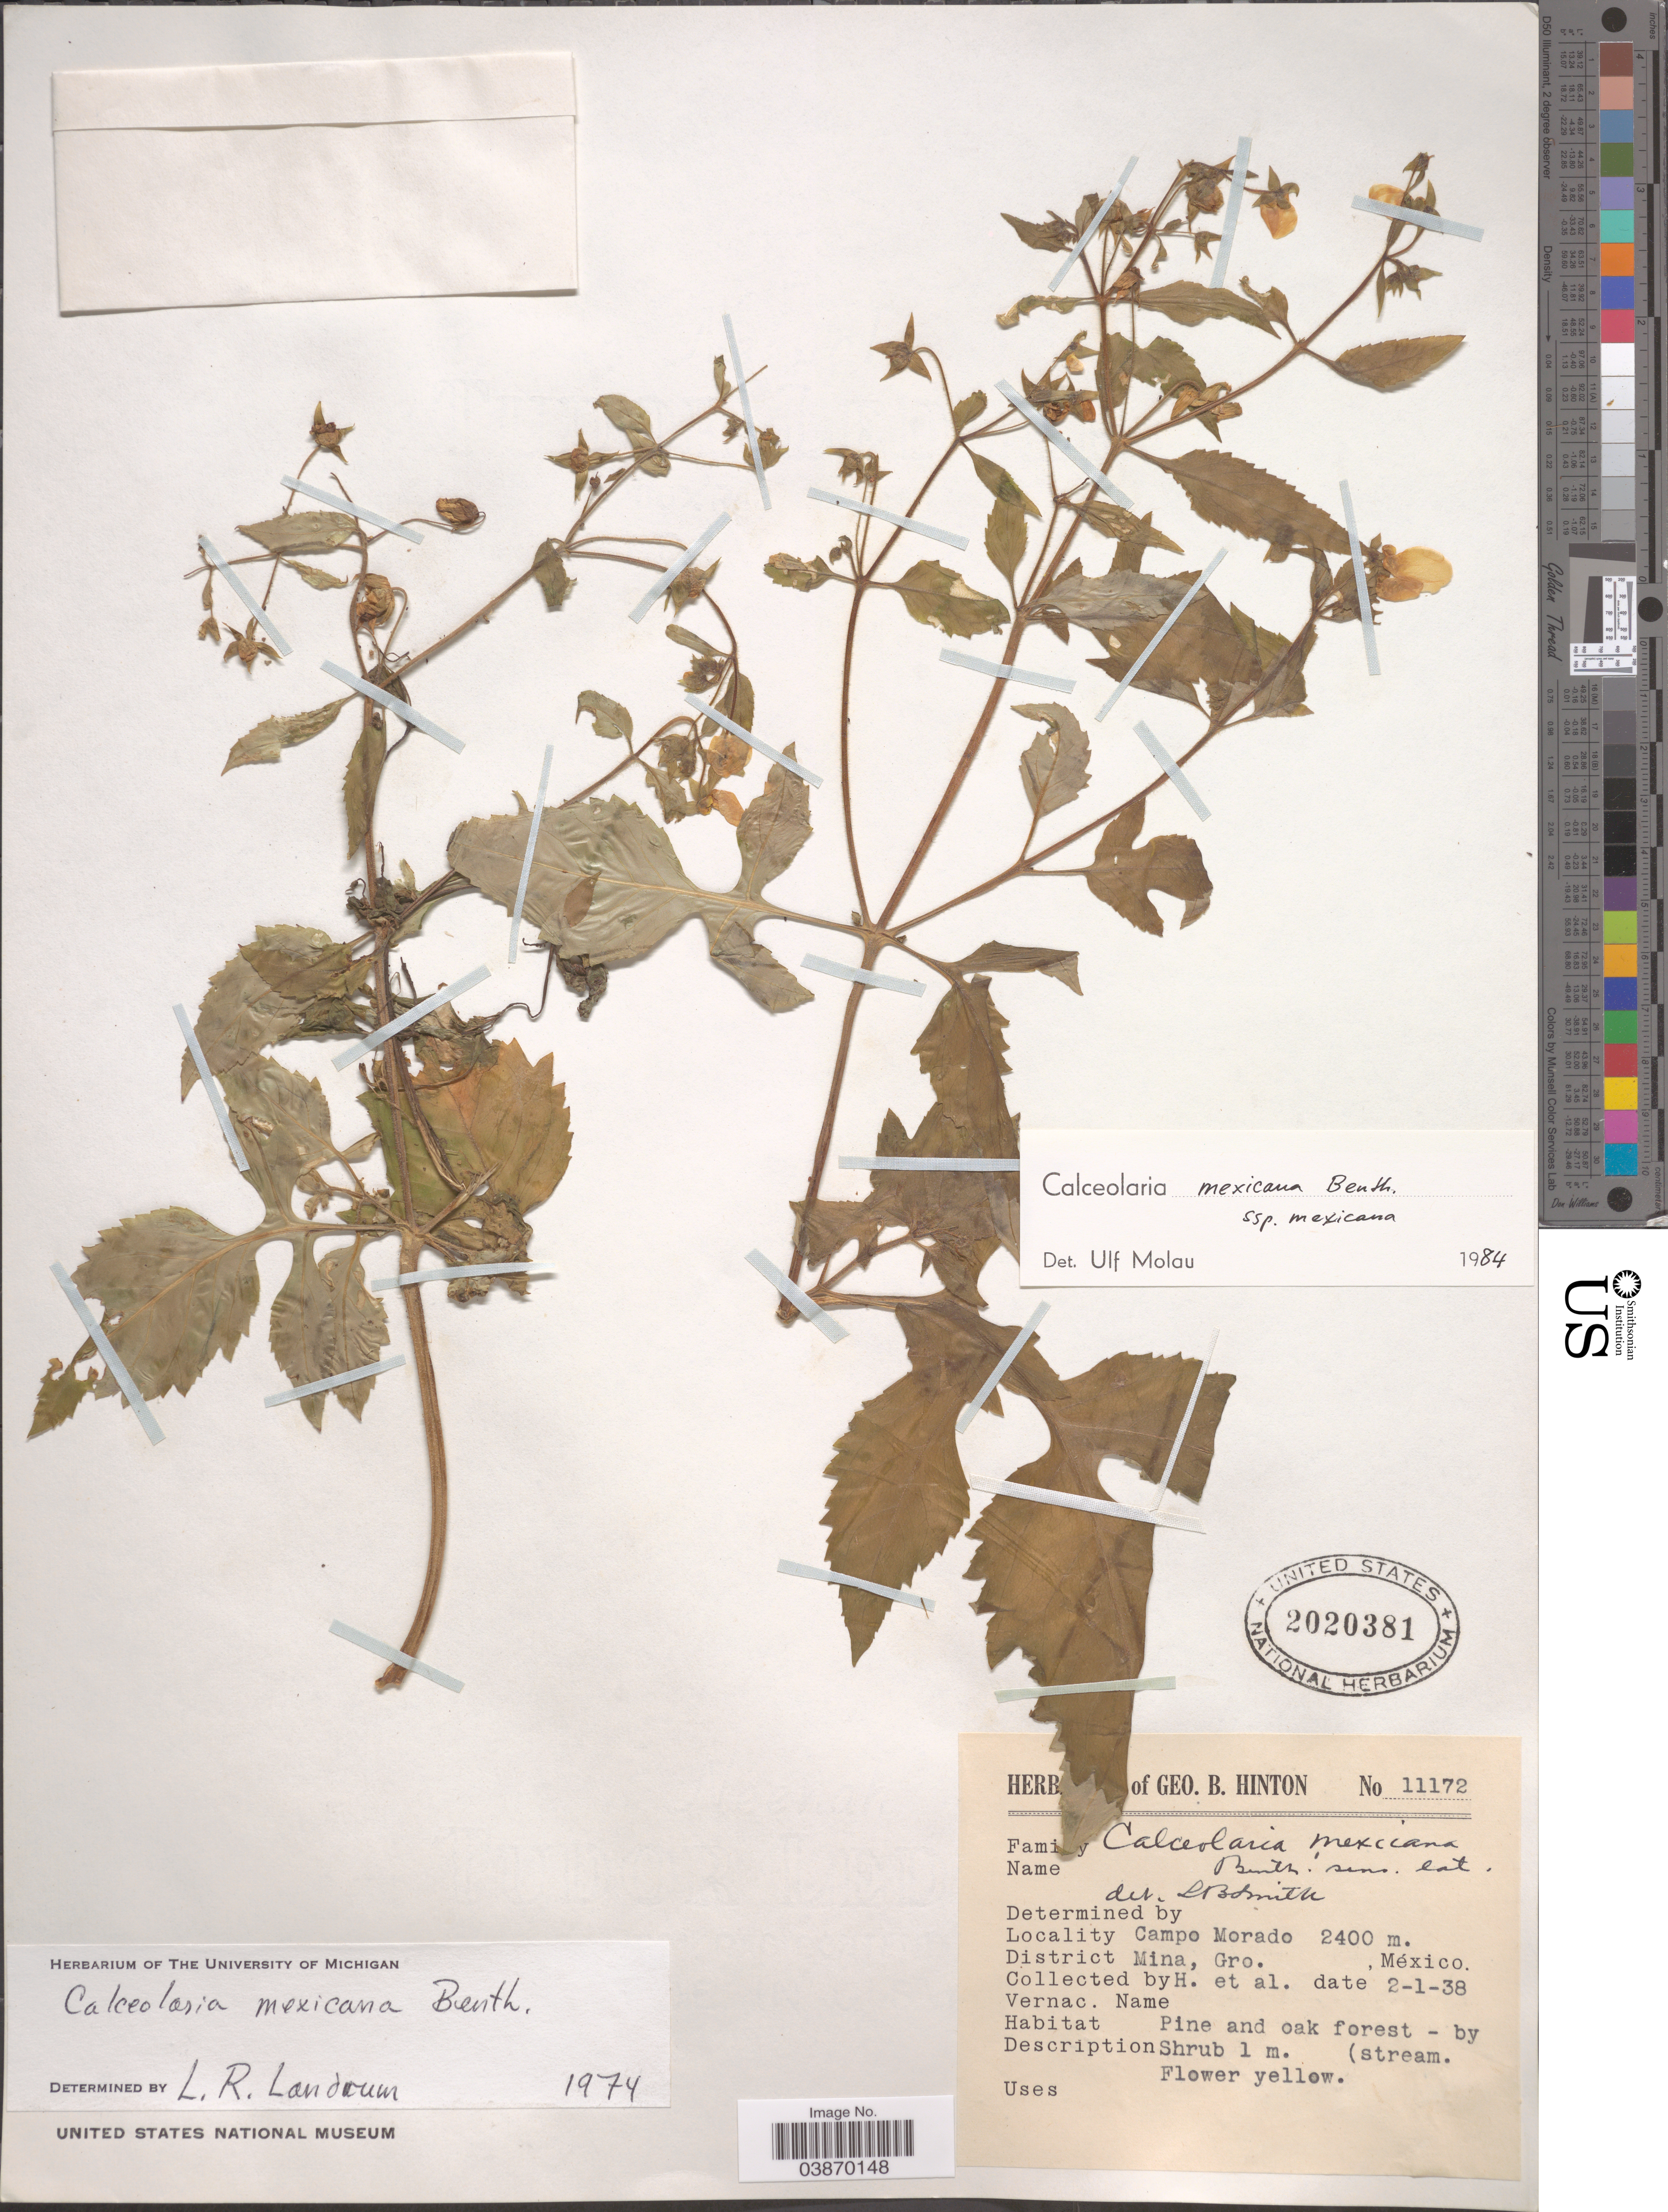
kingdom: Plantae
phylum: Tracheophyta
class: Magnoliopsida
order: Lamiales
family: Calceolariaceae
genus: Calceolaria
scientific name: Calceolaria mexicana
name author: Benth.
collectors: G. B. Hinton & et al.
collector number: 11172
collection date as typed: Transcribed d/m/y: 2/1/38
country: Mexico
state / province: Guerrero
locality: Campo Morado. District Mina.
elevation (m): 2400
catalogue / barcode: US 2020381